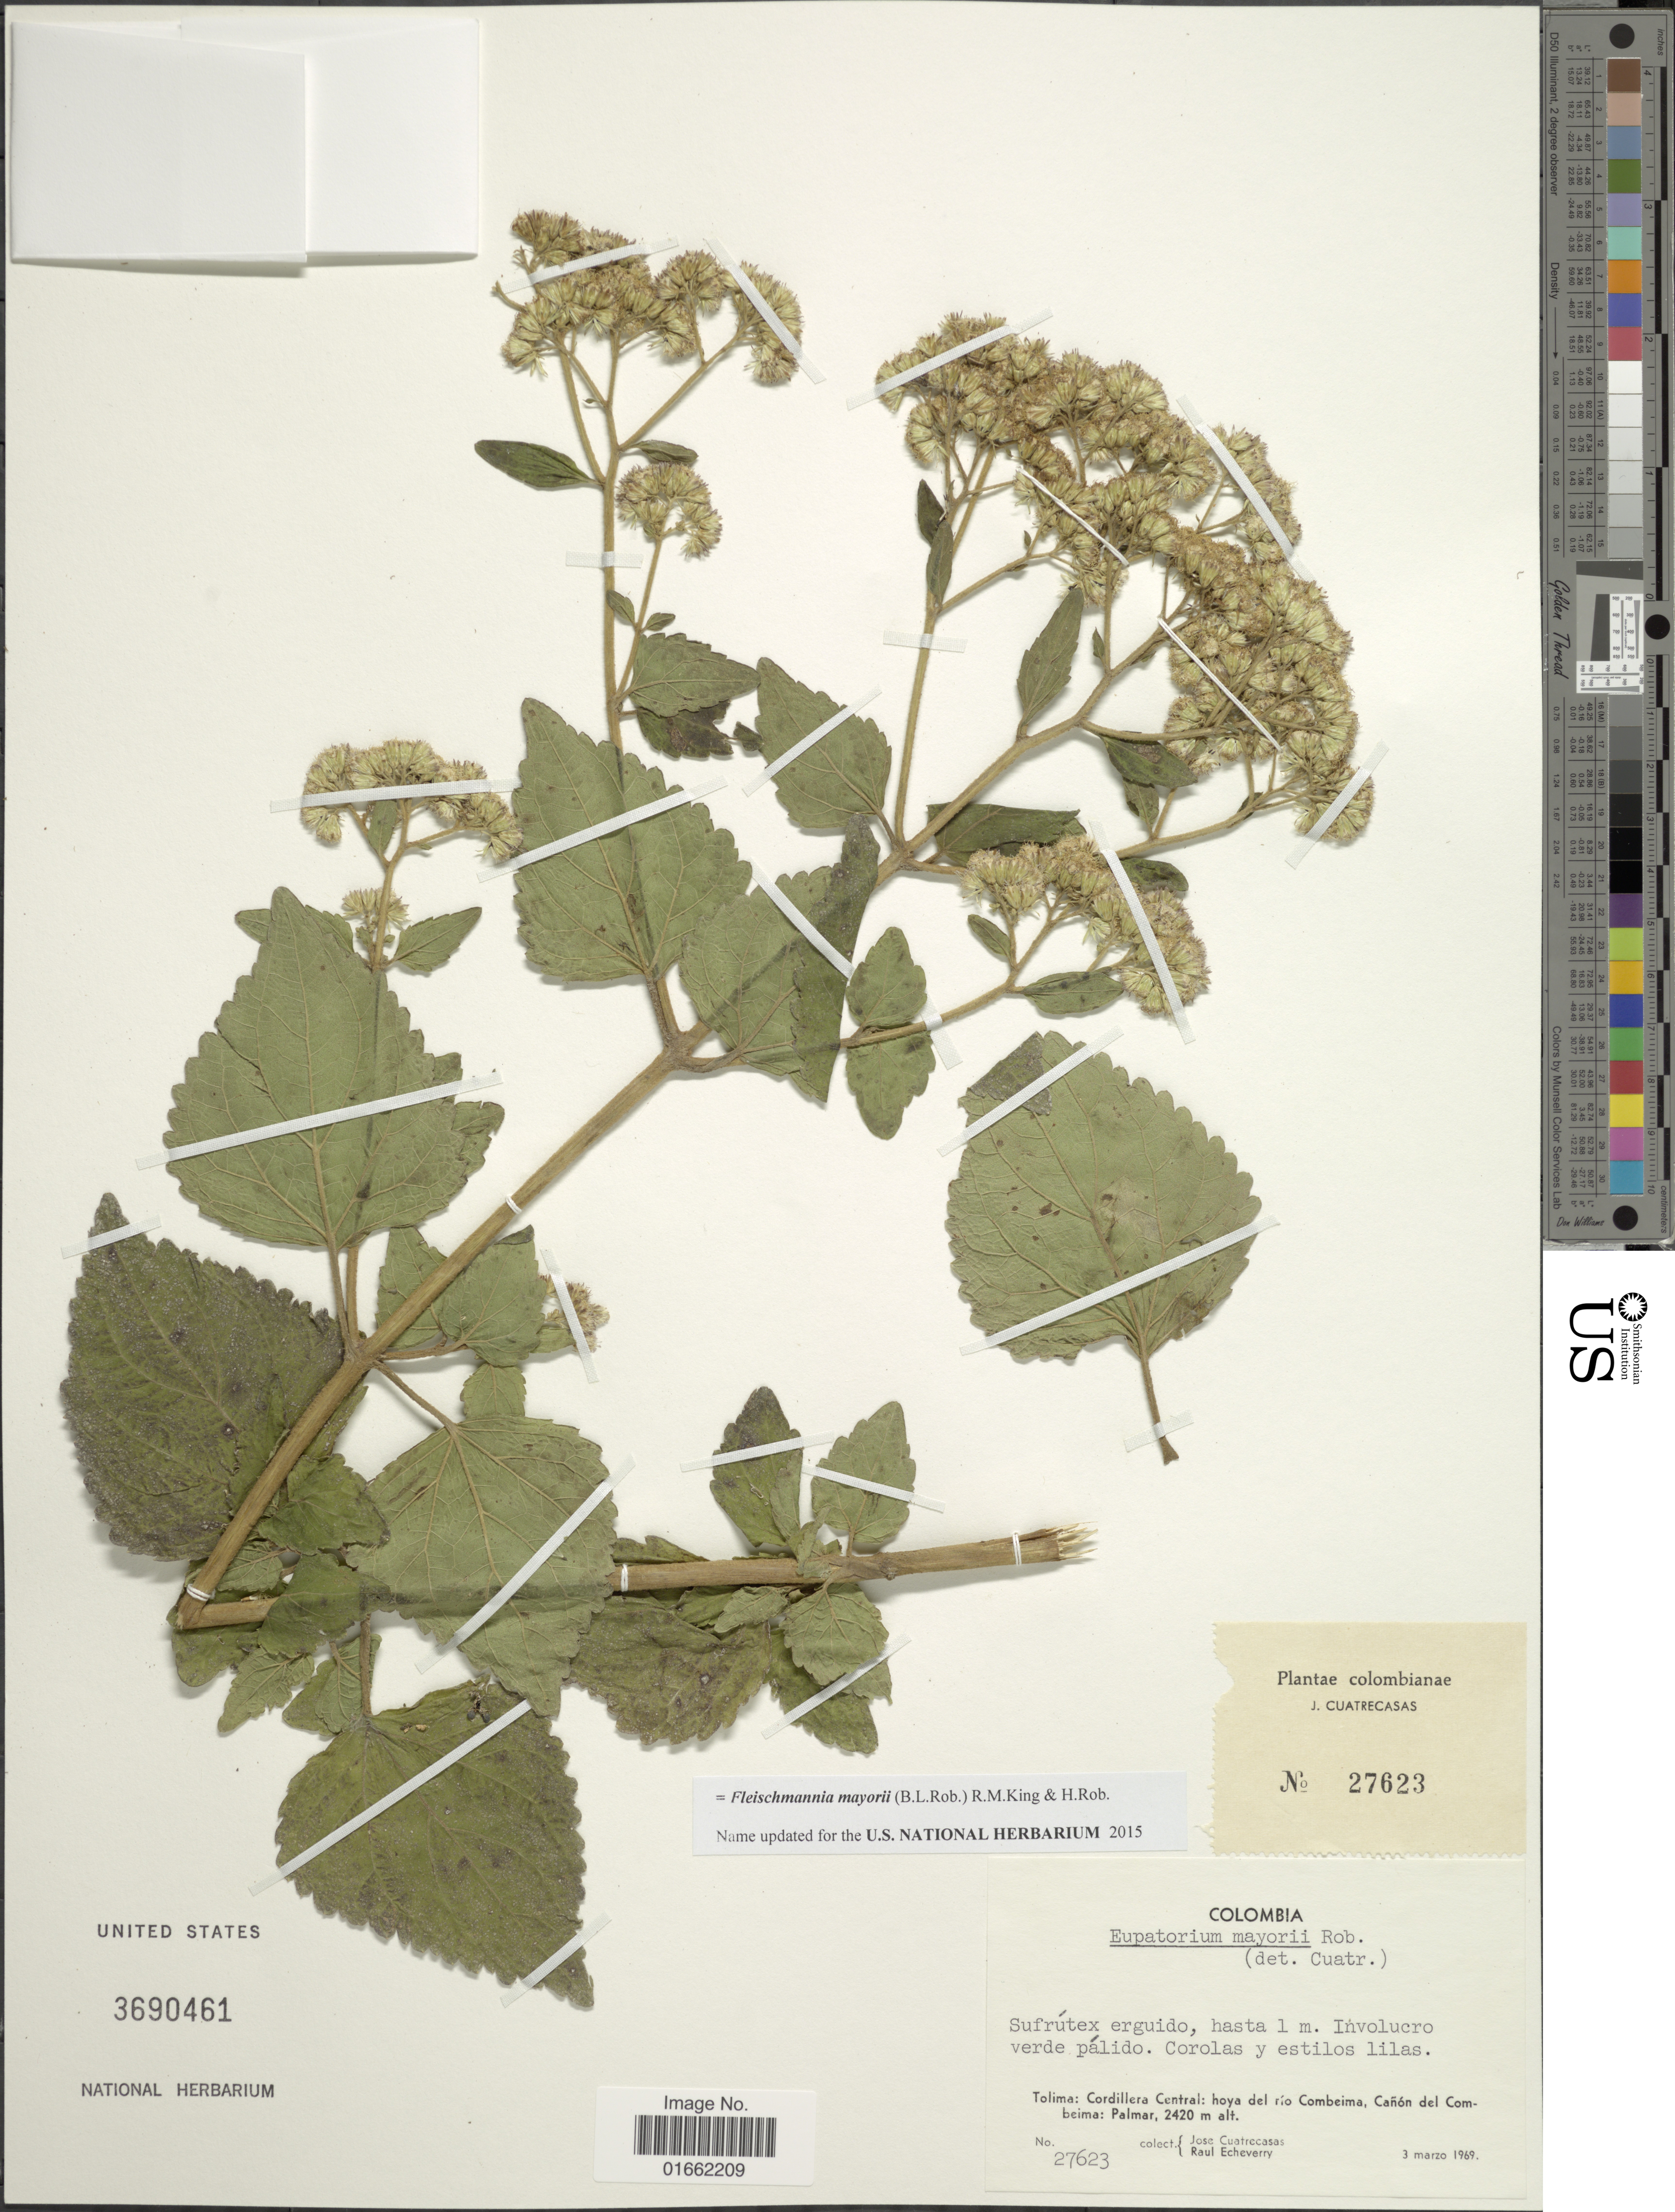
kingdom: Plantae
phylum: Tracheophyta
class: Magnoliopsida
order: Asterales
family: Asteraceae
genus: Fleischmannia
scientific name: Fleischmannia mayorii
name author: (B.L. Rob.) R.M. King & H. Rob.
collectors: J. Cuatrecasas & R. Echeverry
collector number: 27623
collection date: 1969-03-03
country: Colombia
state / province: Tolima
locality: Tolima: Cordillera Central: hoya del río Combeima, Cañón del Combeima: Palmar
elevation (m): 2420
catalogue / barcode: US 3690461